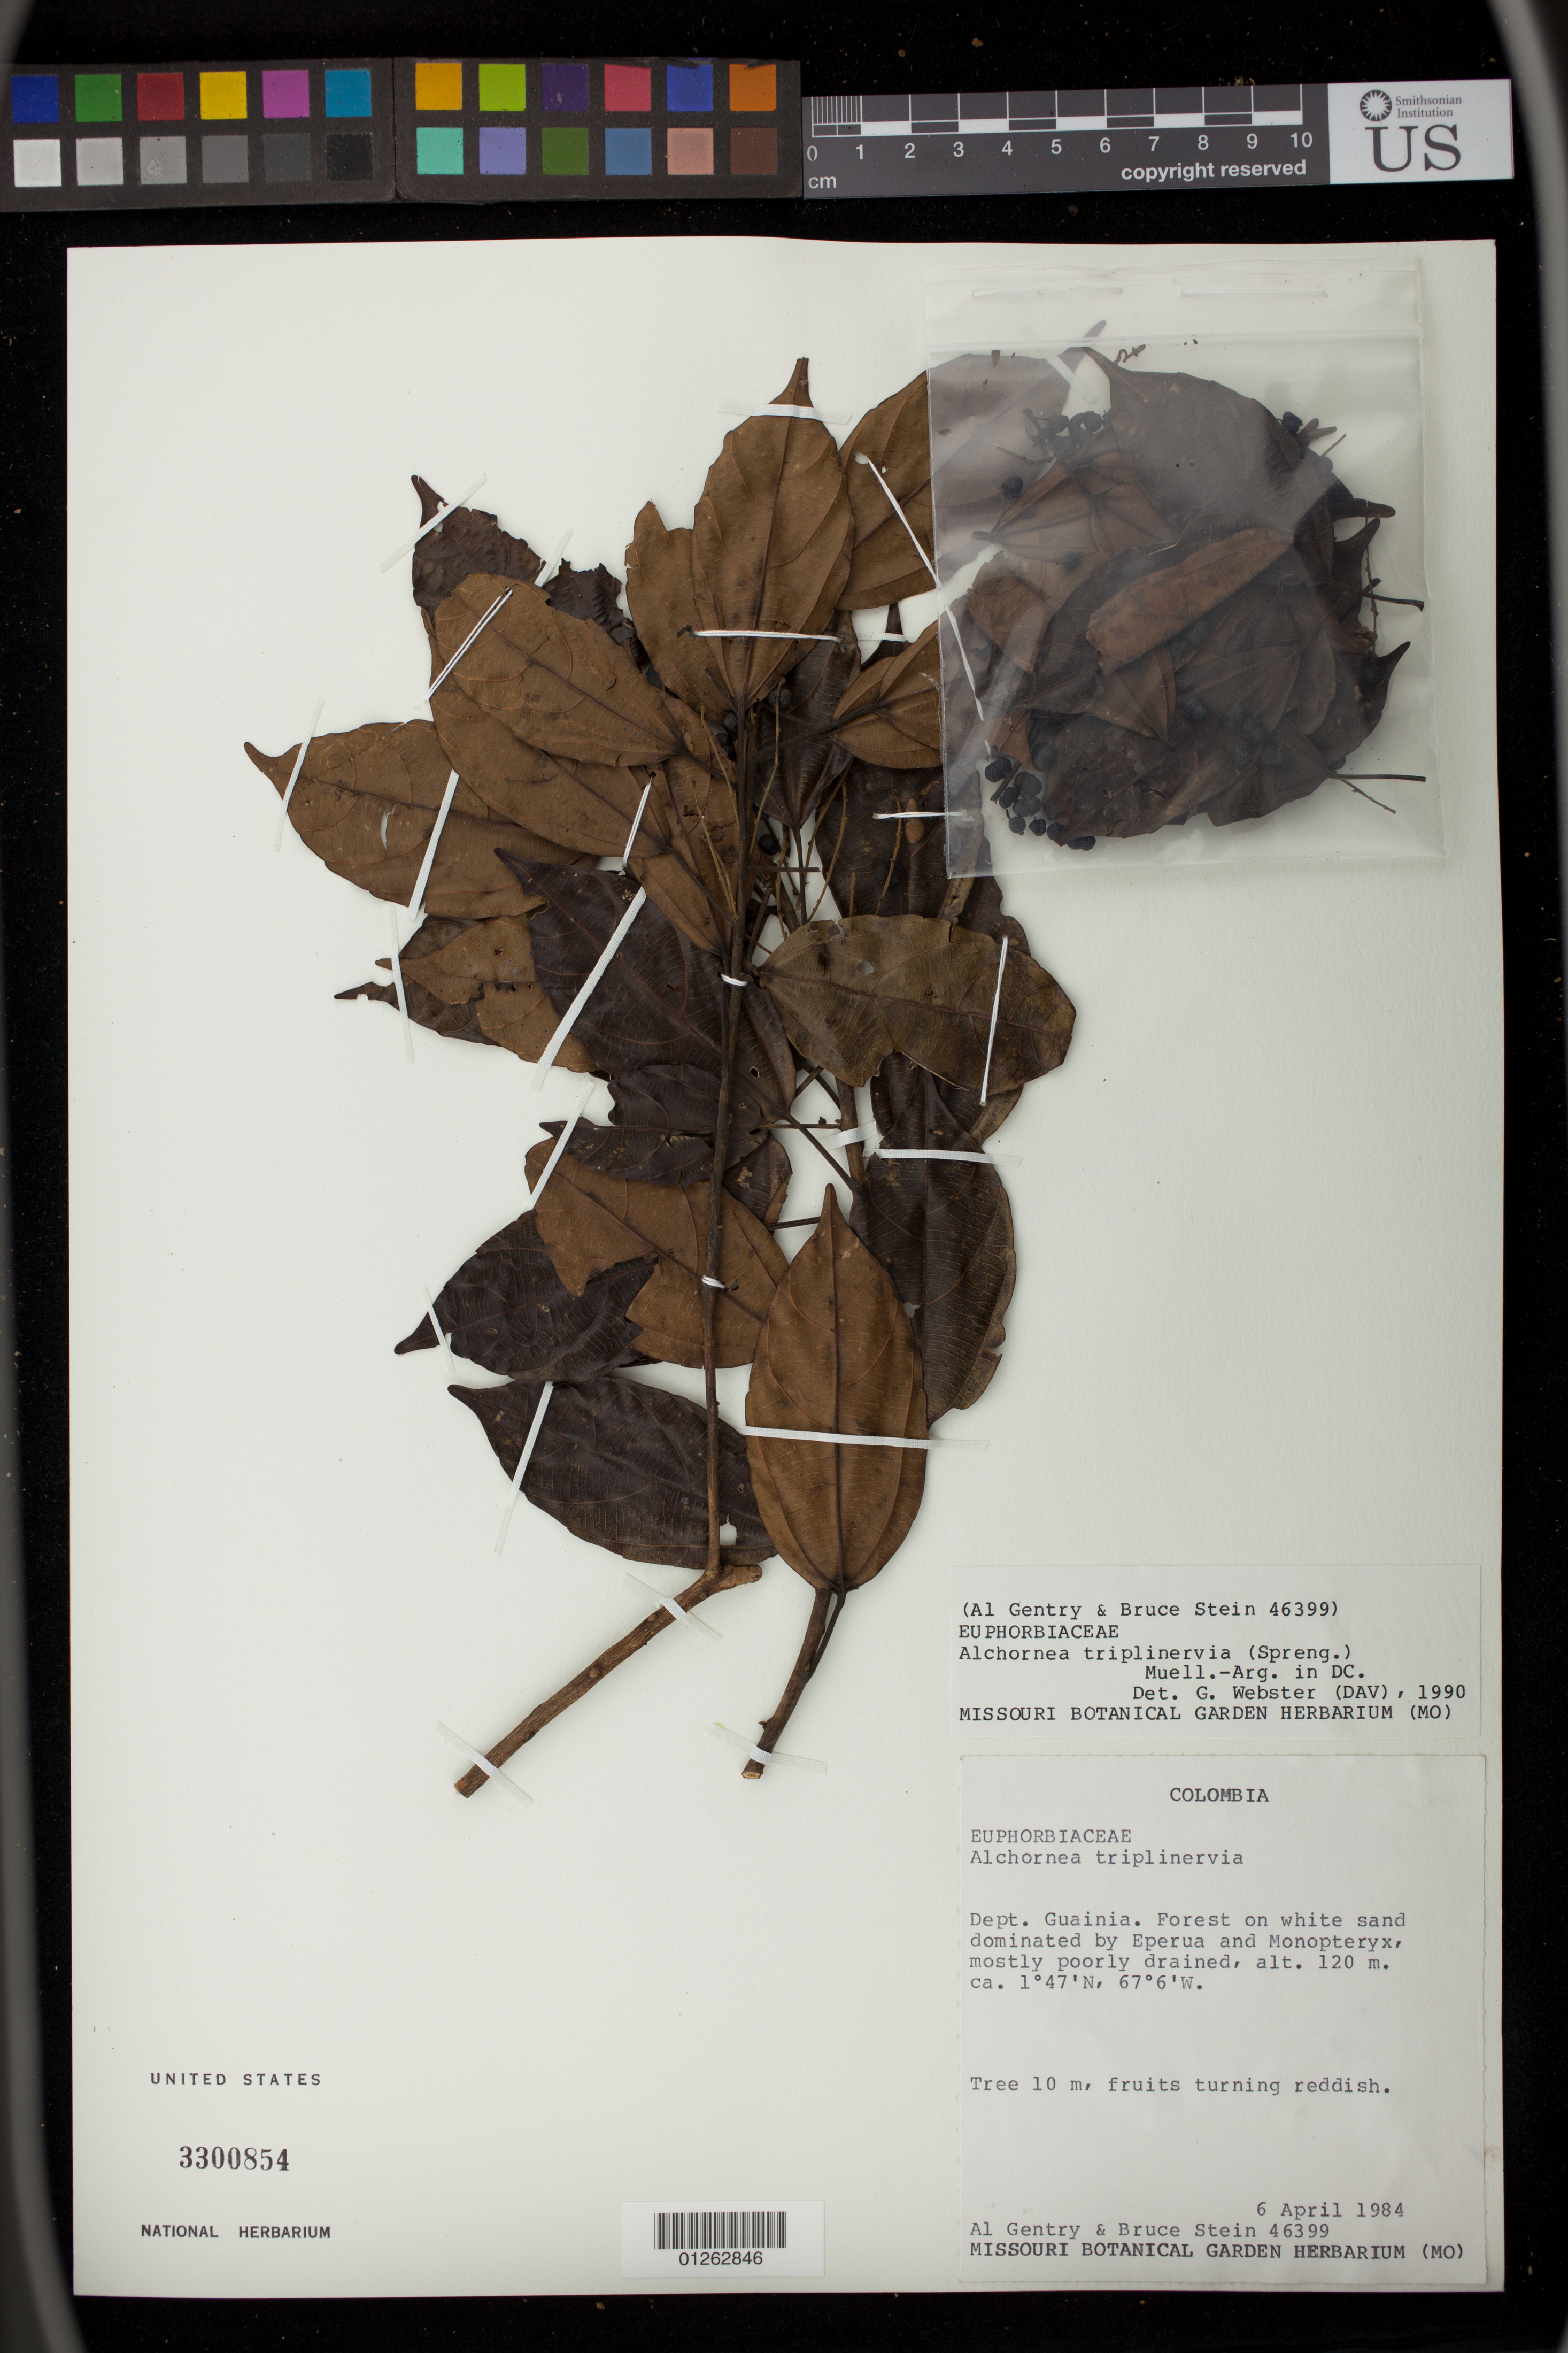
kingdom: Plantae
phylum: Tracheophyta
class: Magnoliopsida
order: Malpighiales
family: Euphorbiaceae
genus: Alchornea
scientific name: Alchornea triplinervia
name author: (Spreng.) Müll. Arg.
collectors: A. H. Gentry & B. Stein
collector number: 46399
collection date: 1984-04-06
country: Colombia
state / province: Guainia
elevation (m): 120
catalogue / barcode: US 3300854